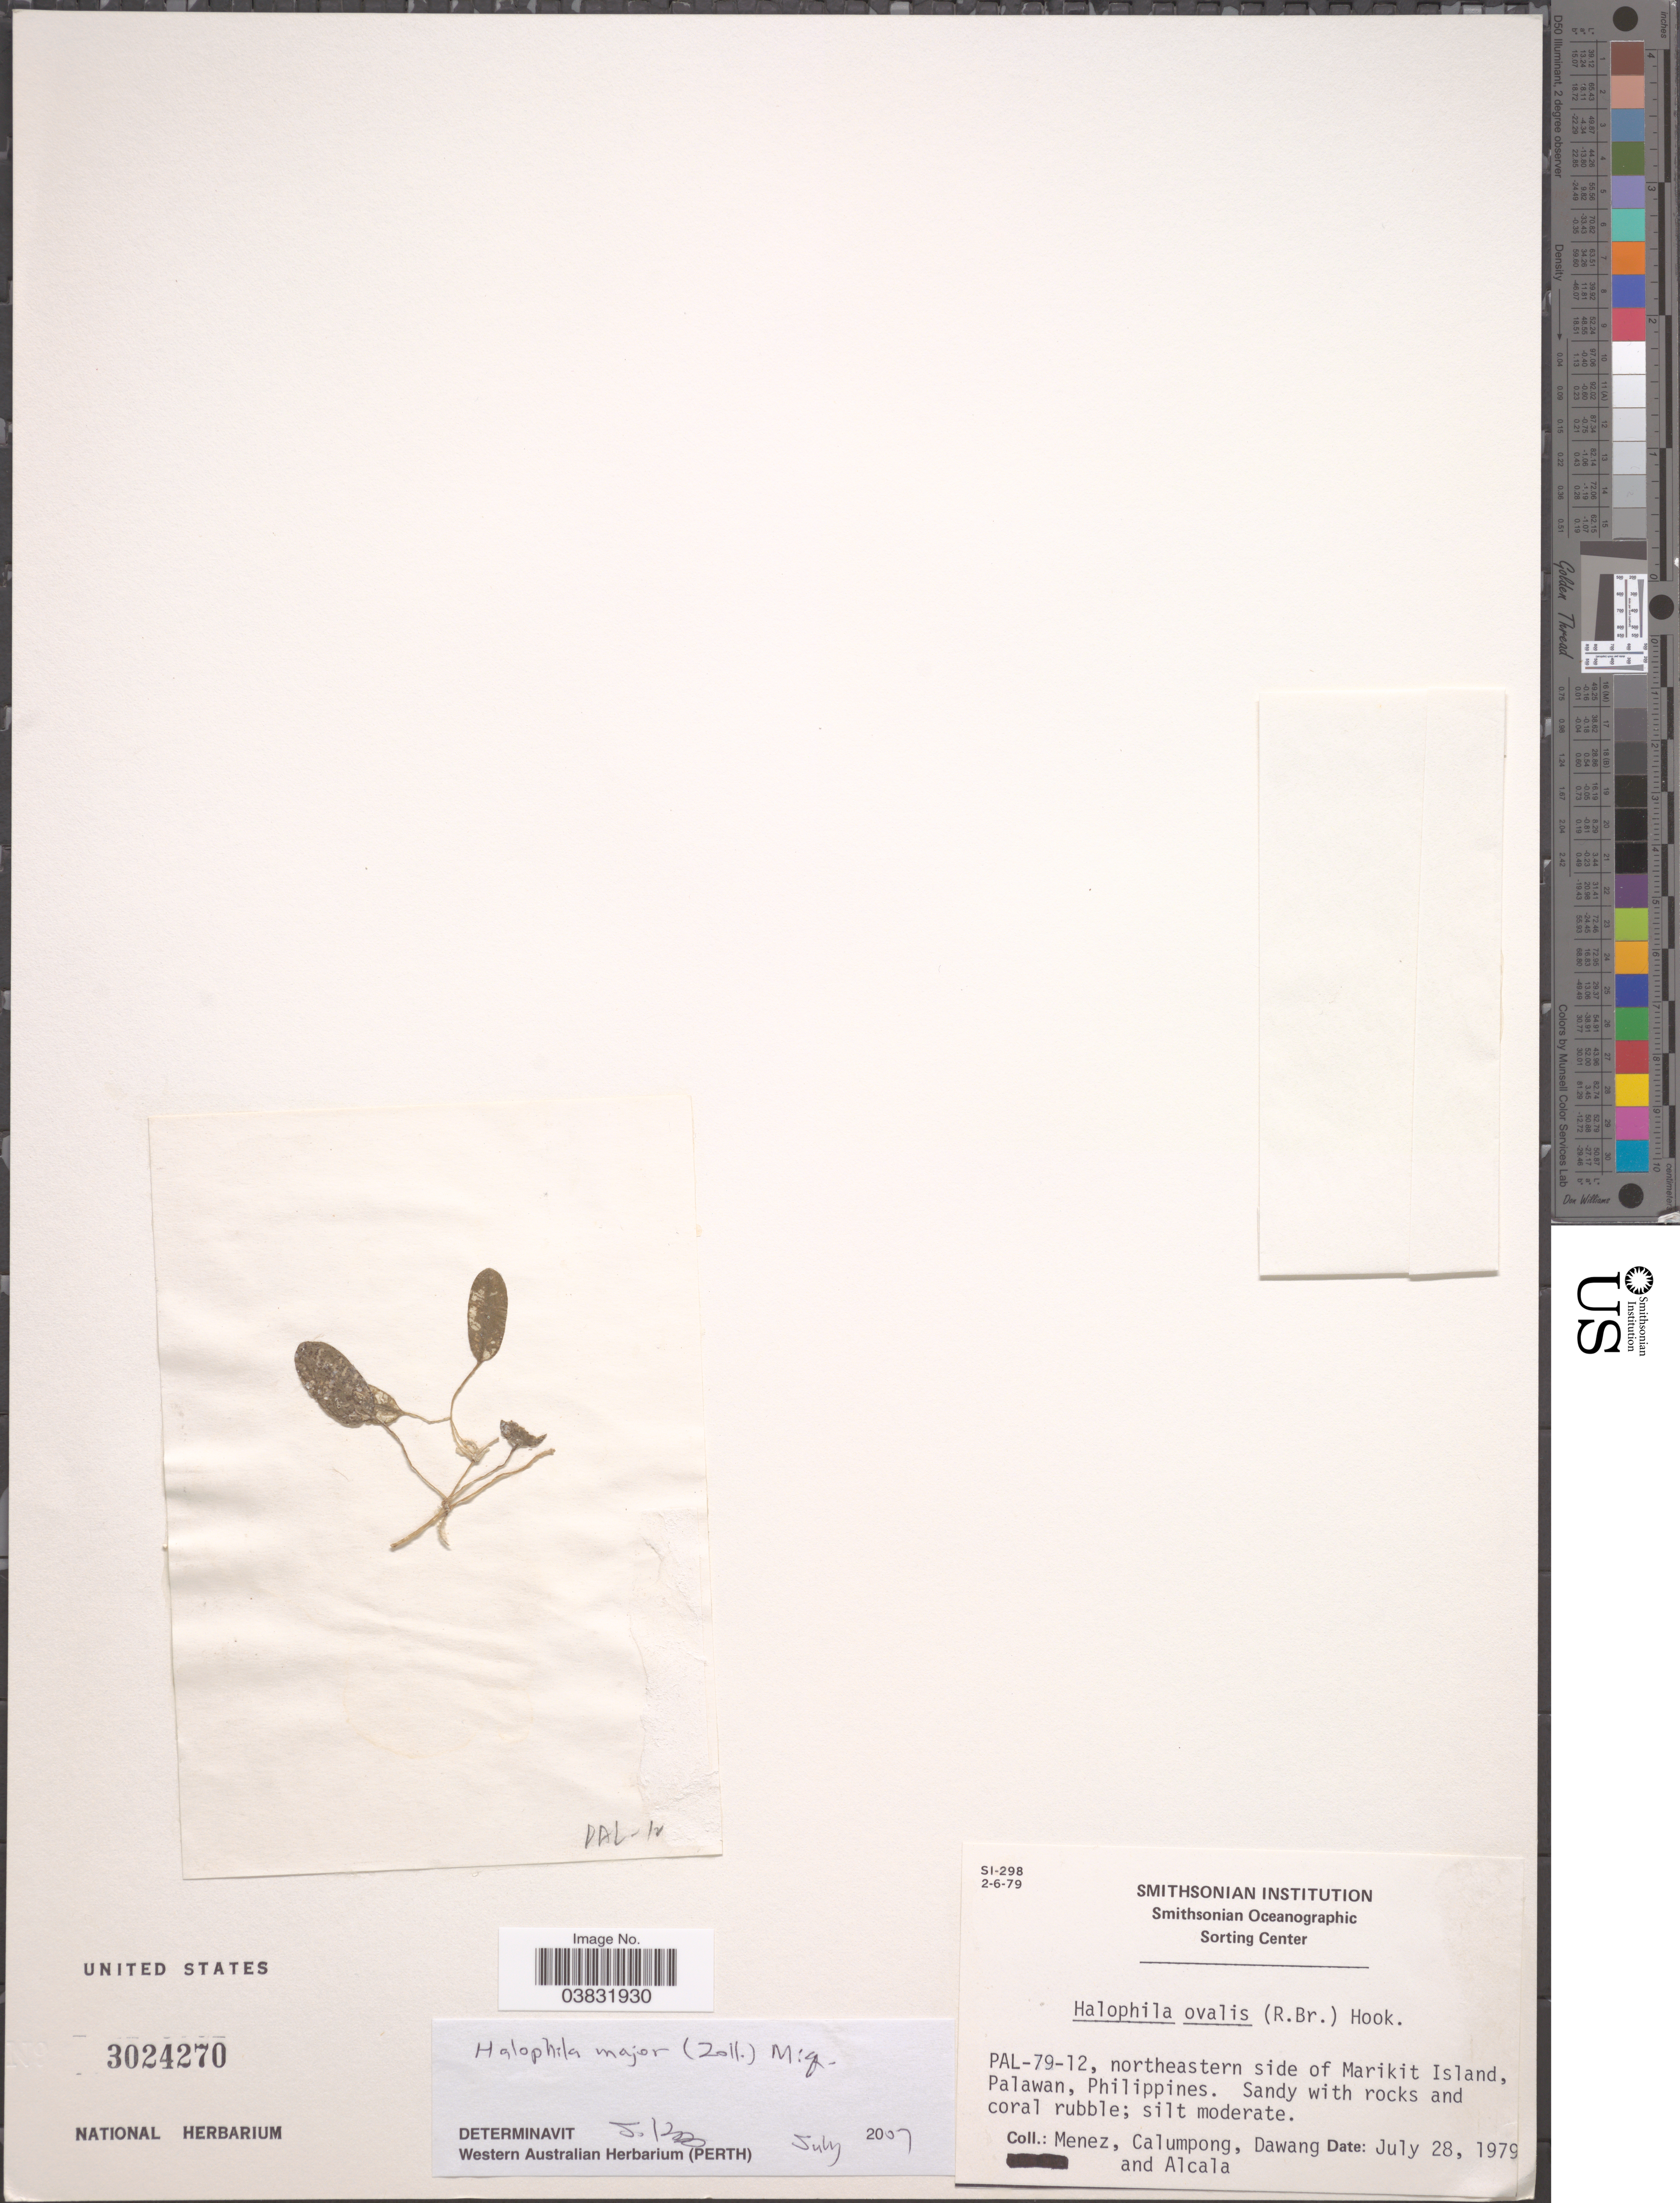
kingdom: Plantae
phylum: Tracheophyta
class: Liliopsida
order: Alismatales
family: Hydrocharitaceae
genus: Halophila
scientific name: Halophila major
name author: (Zoll.) Miq.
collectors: Menez, Calumpong, Dawang & Alcala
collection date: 1979-07-28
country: Philippines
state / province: Mimaropa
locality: PAL-79-12, northeastern side of Marikit Island, Palawan.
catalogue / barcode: US 3024270